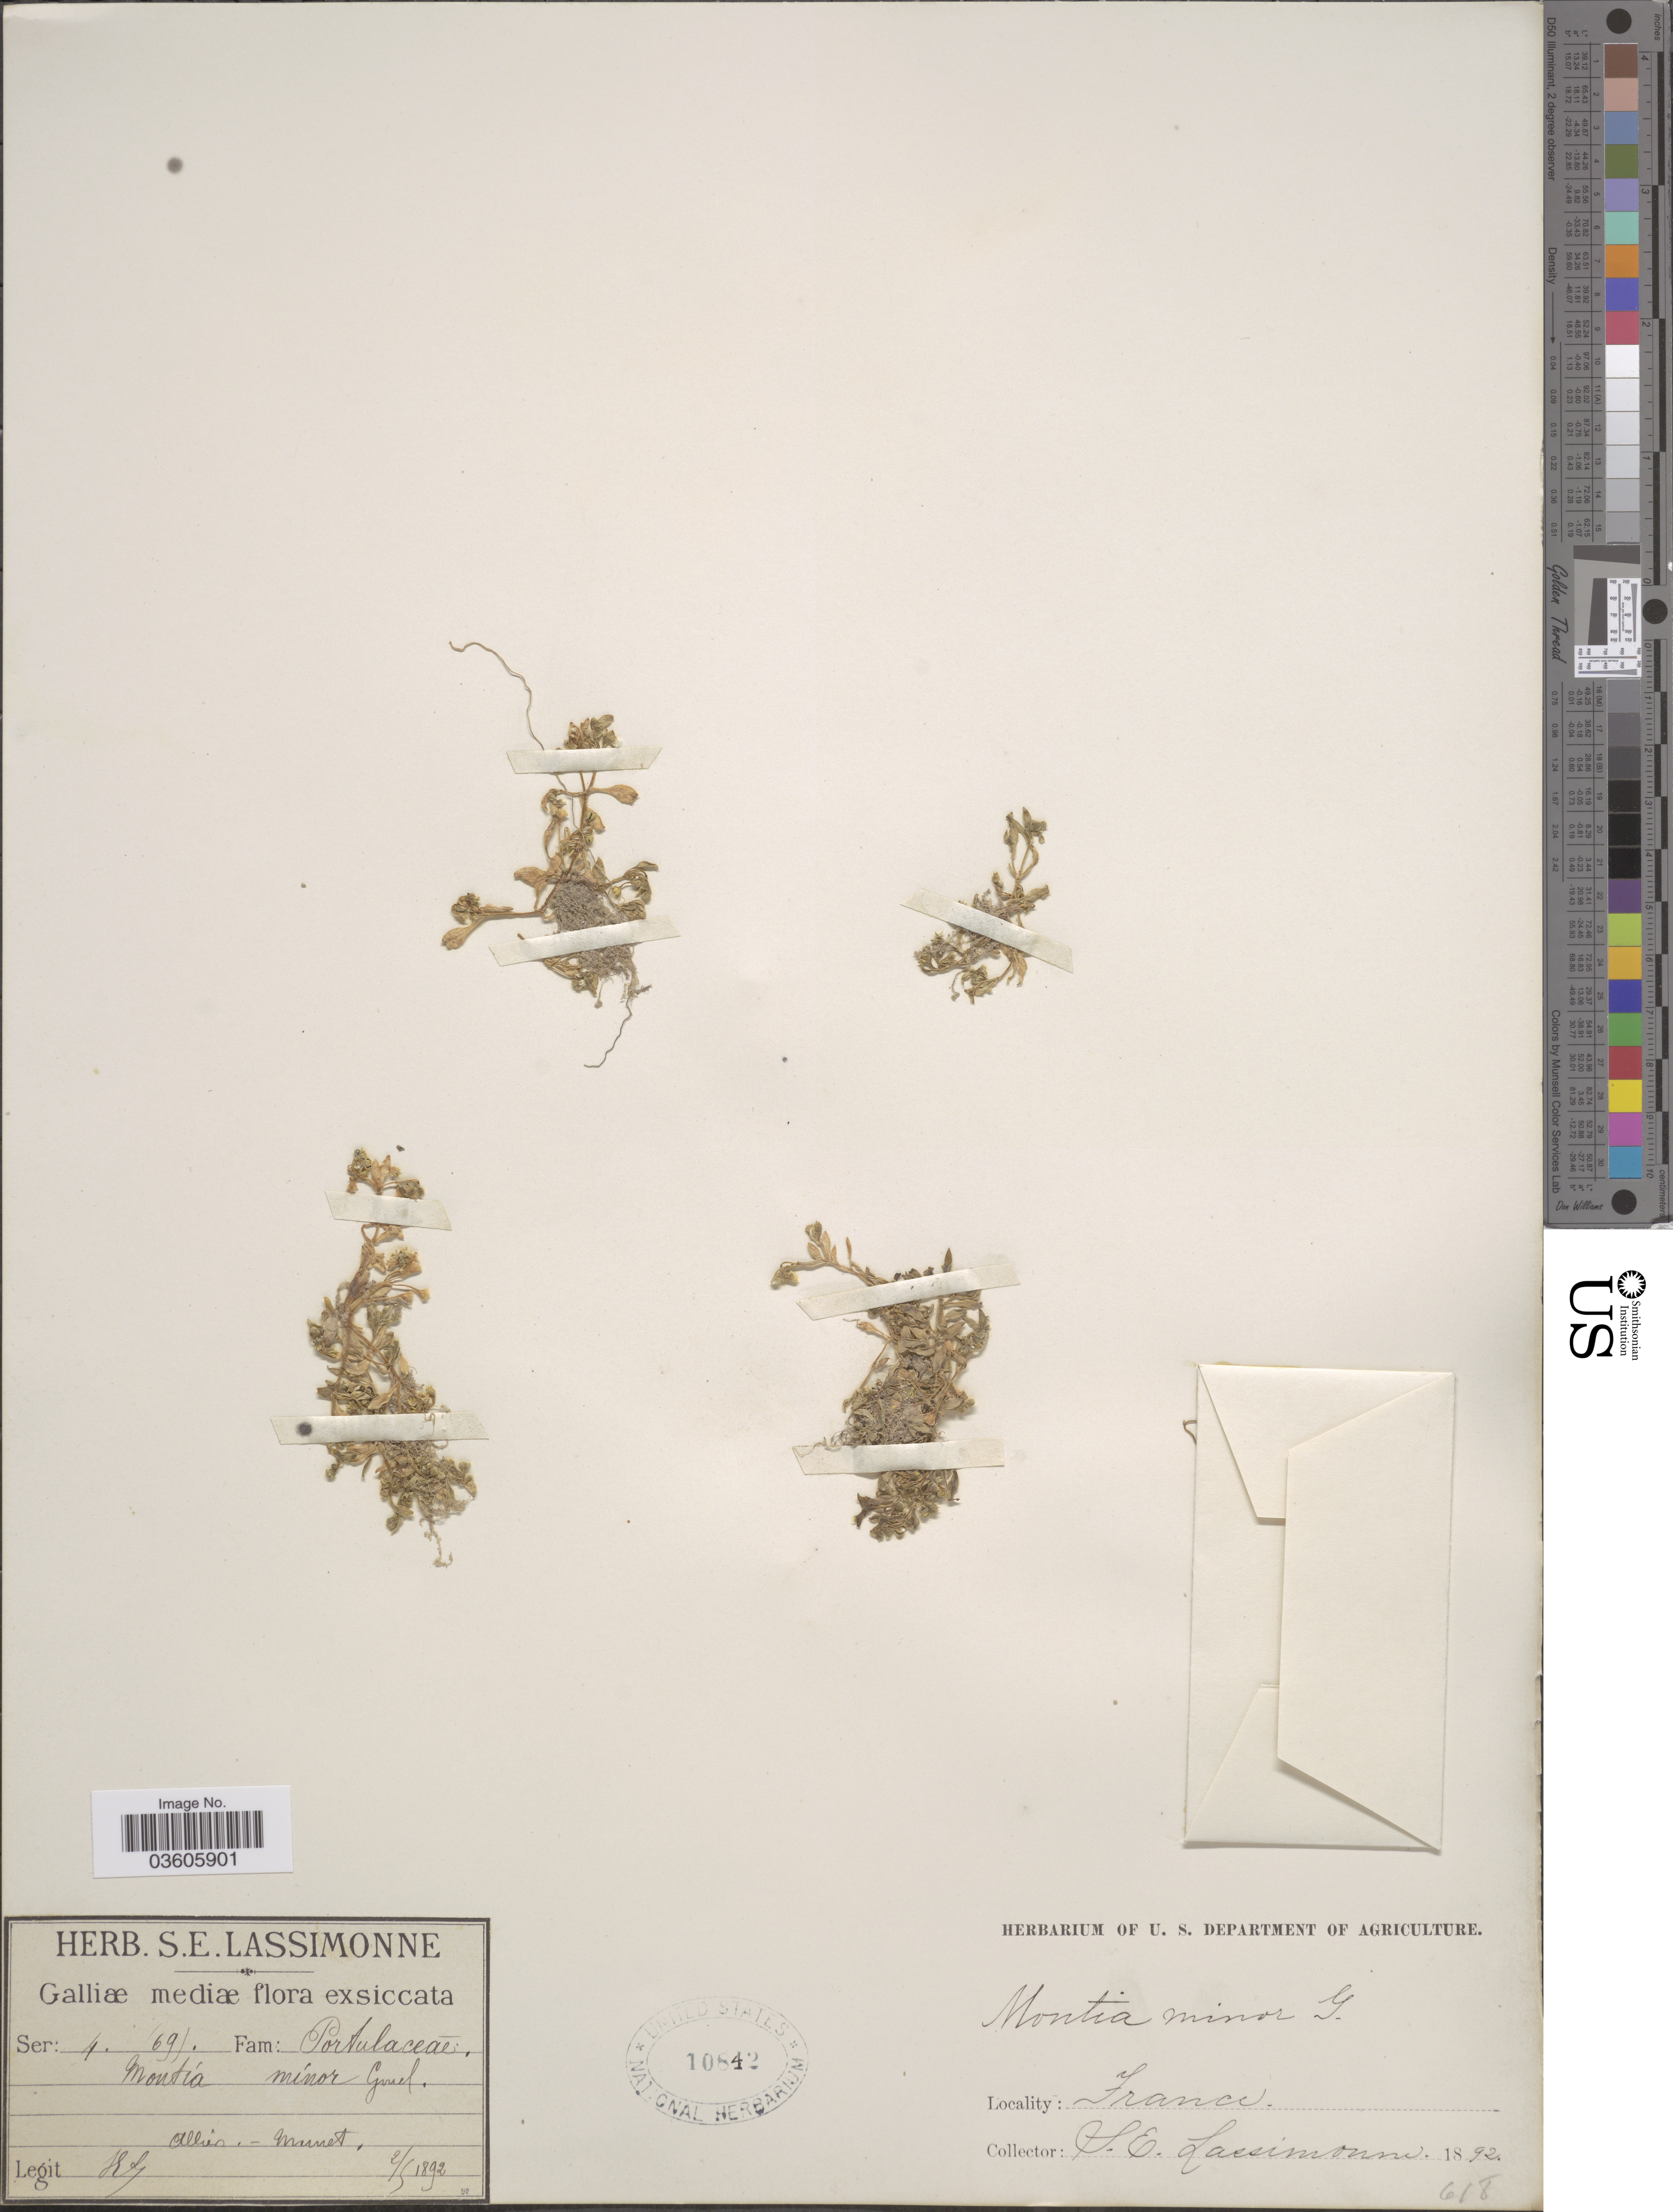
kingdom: Plantae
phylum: Tracheophyta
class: Magnoliopsida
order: Caryophyllales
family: Montiaceae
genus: Montia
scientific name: Montia minor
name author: C.C. Gmel.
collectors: S. Lassimonne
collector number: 4 (69)?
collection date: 1892-05-02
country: France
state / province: Auvergne-Rhône-Alpes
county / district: Allier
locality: Galliæ mediæ [Central France]. Allier - Munet.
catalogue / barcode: US 10842